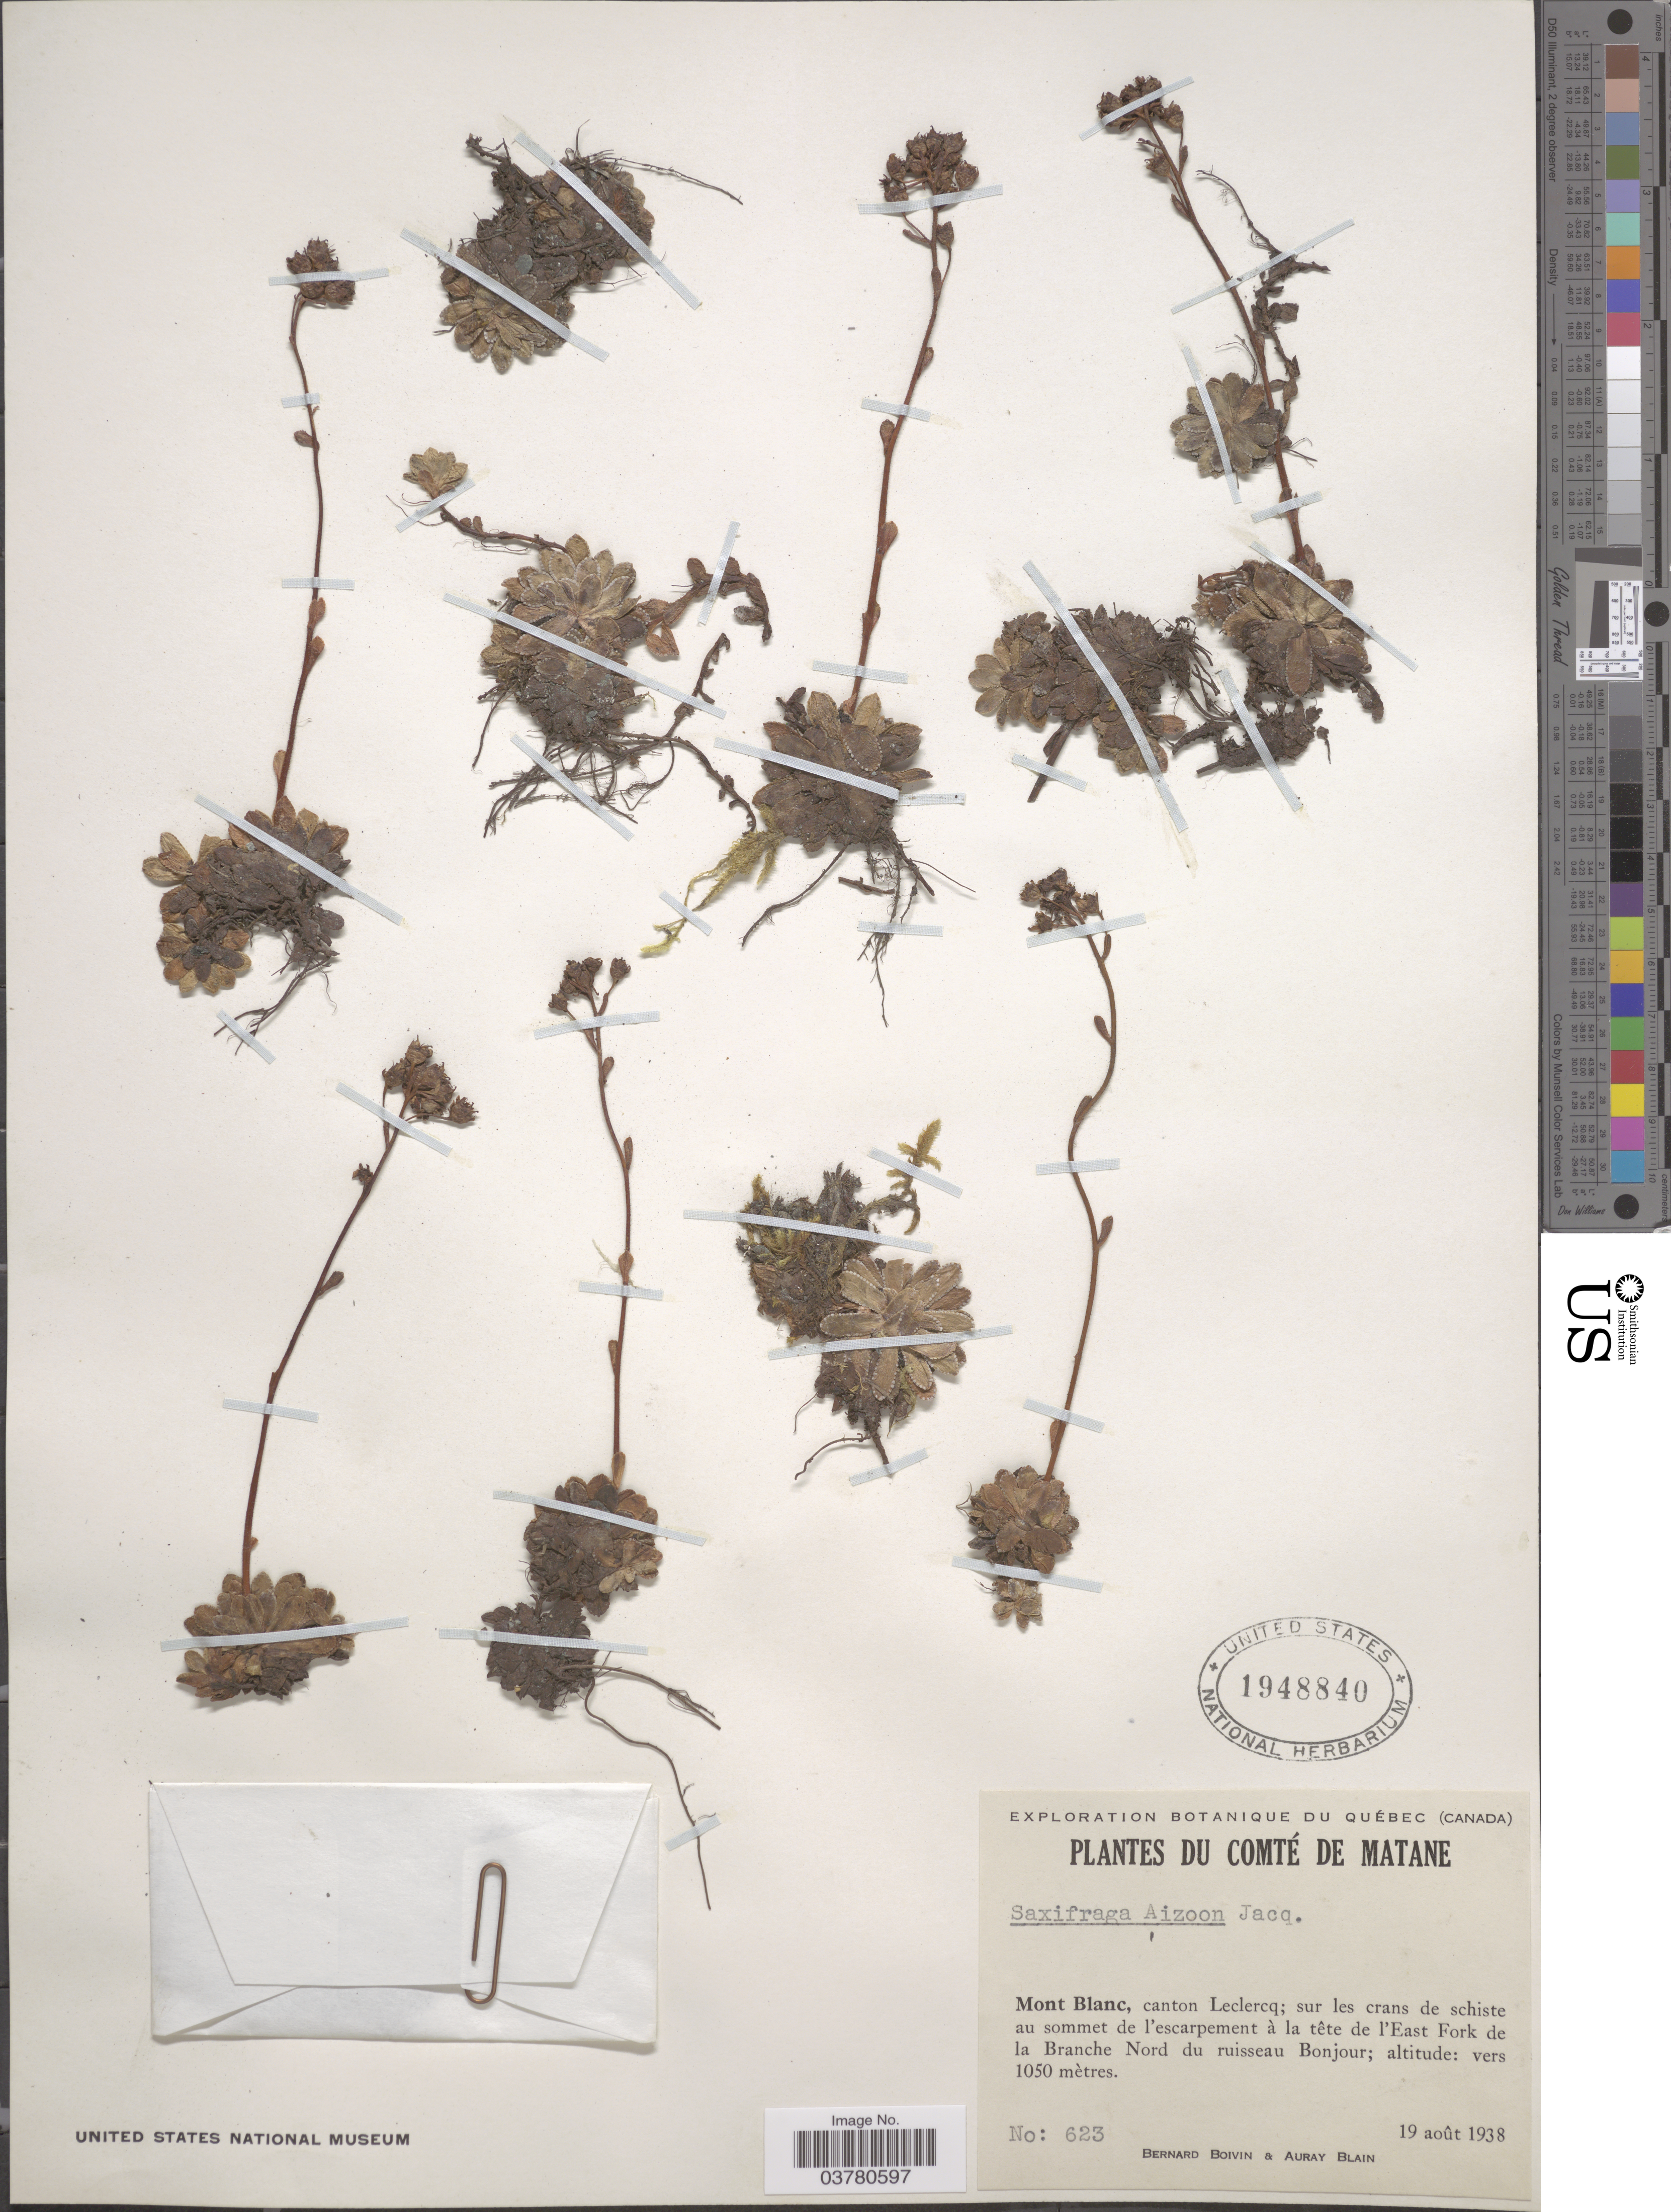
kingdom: Plantae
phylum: Tracheophyta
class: Magnoliopsida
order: Saxifragales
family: Saxifragaceae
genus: Saxifraga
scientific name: Saxifraga paniculata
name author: Mill.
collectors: J. R. B. Boivin & A. Blain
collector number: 623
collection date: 1938-08-19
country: Canada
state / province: Quebec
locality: Exploration Botanique du Québec (Canada). Comté de Matane. Mont Blanc, canton Leclercq; sur les crans de schiste au sommet de l'escarpement à la tête de l'East Fork de la Branche Nord du ruisseau Bonjour.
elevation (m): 1050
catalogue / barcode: US 1948840